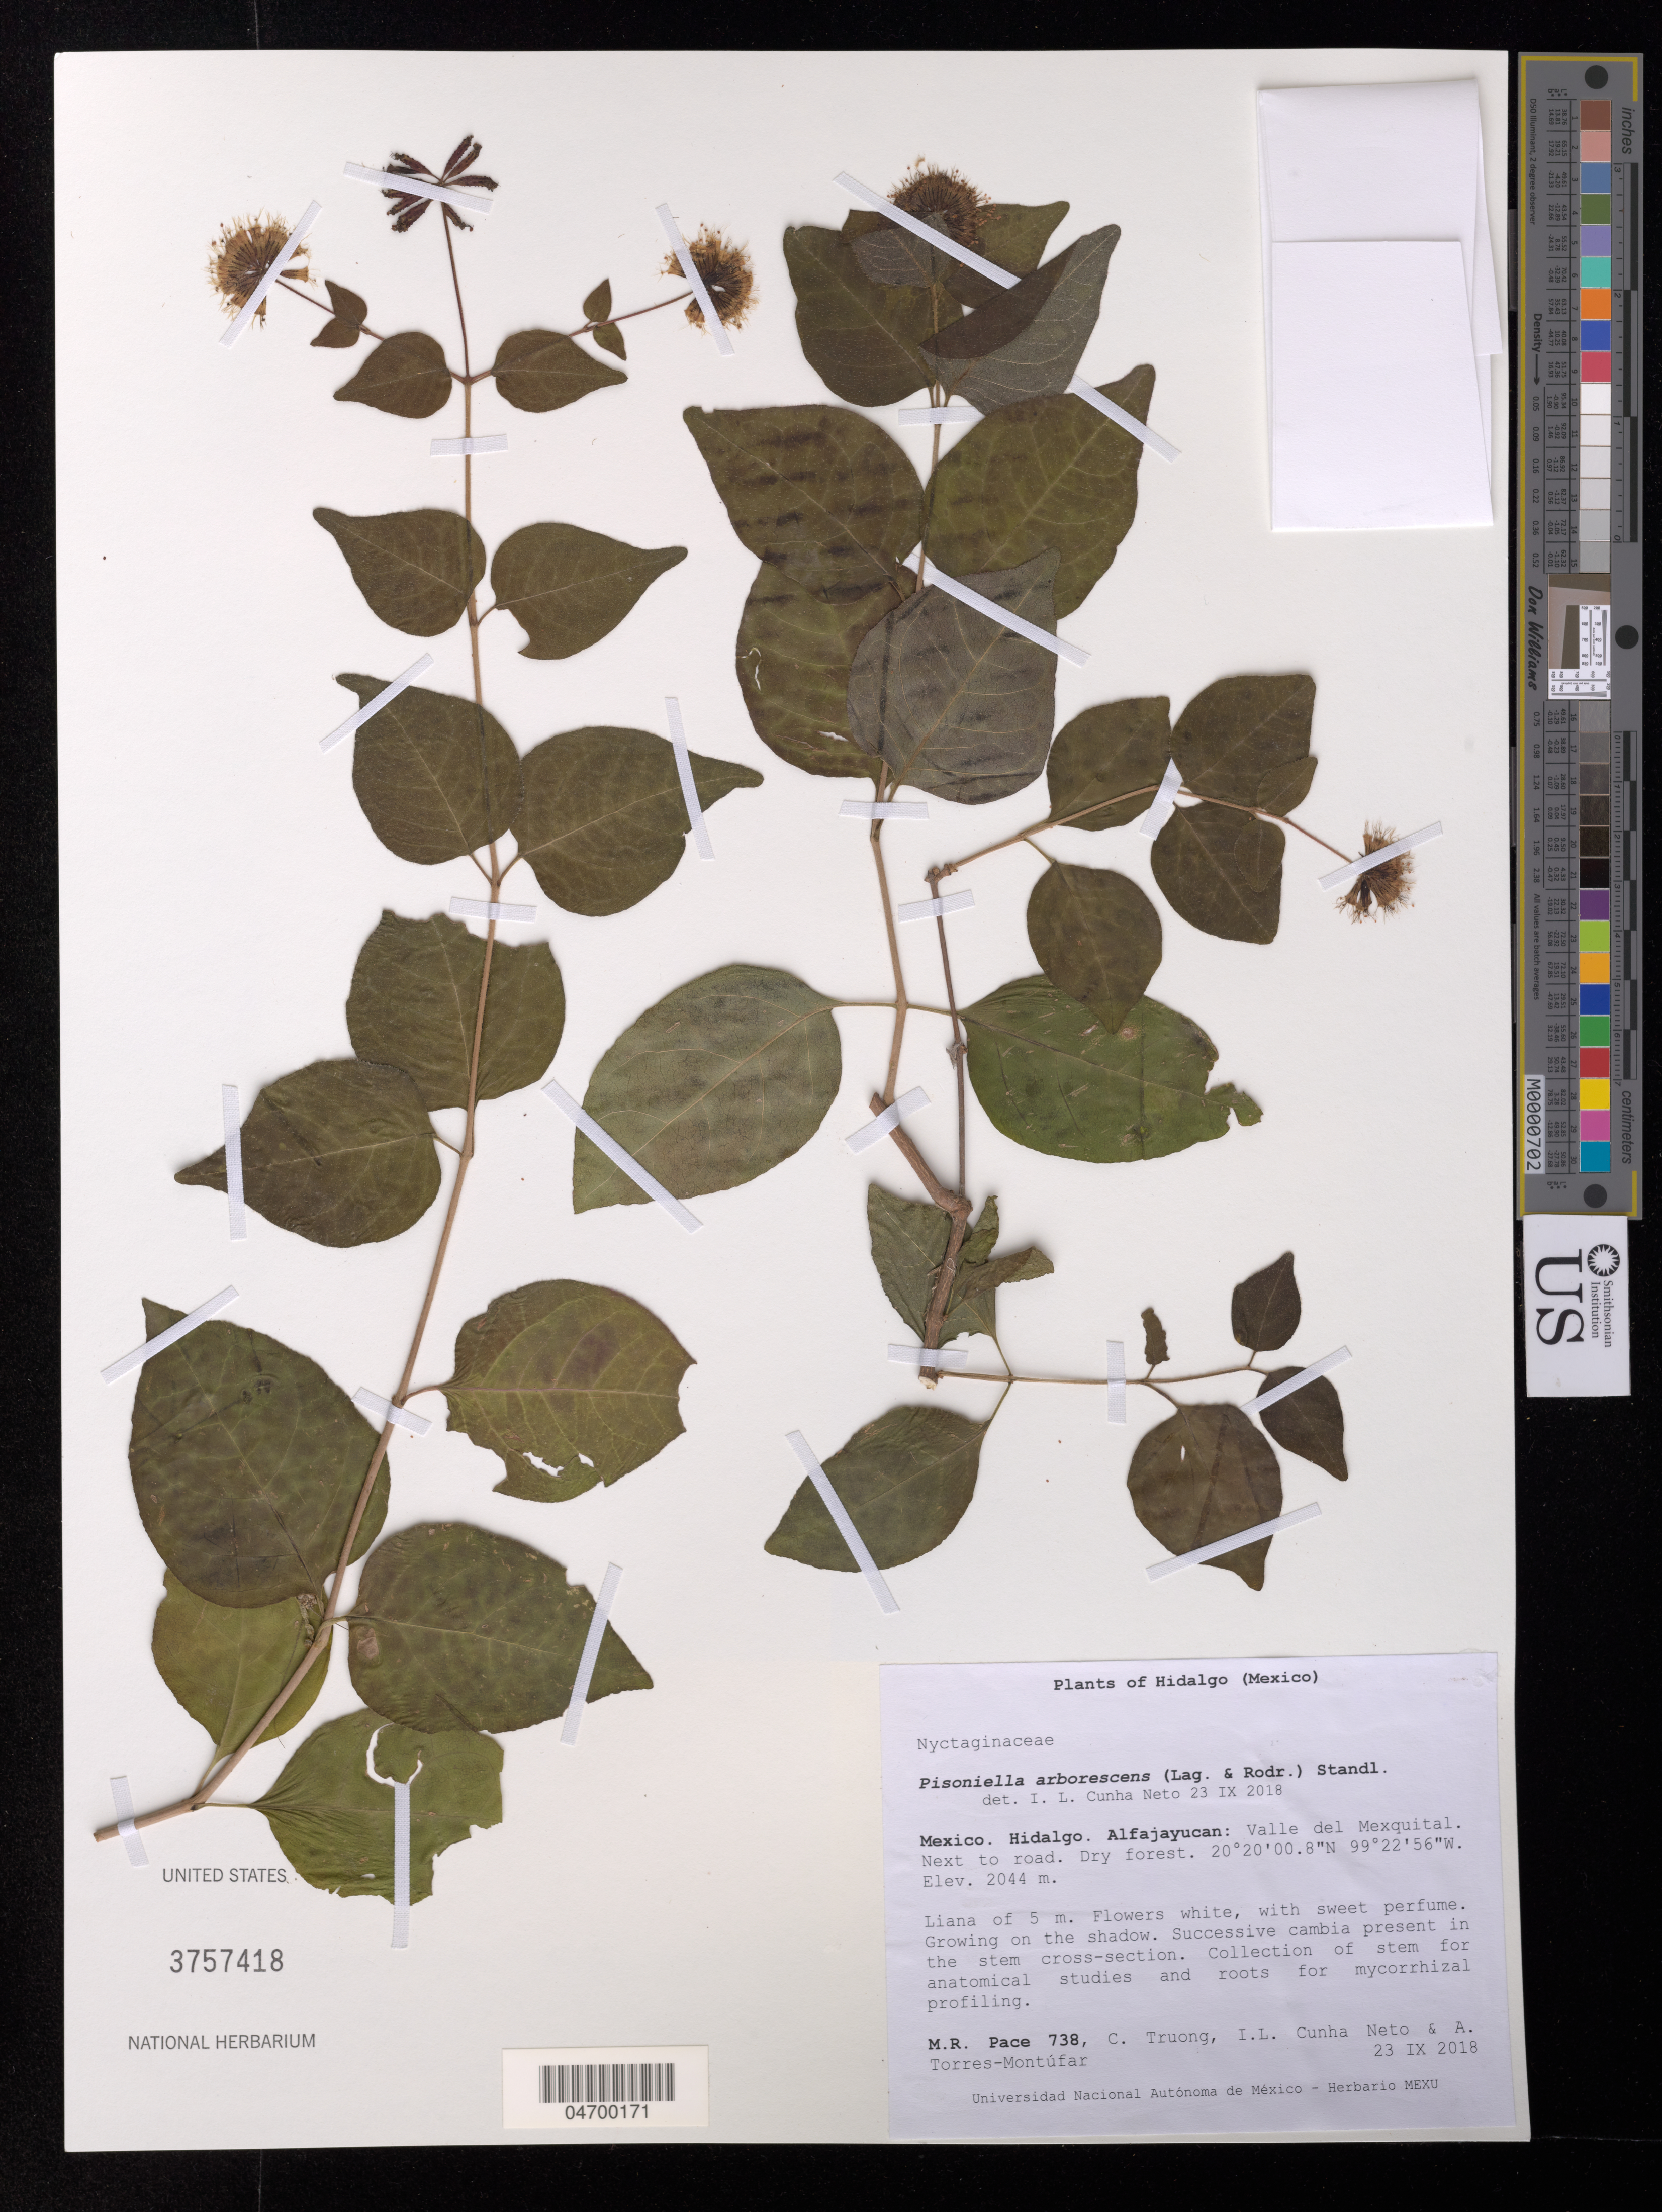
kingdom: Plantae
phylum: Tracheophyta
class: Magnoliopsida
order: Caryophyllales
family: Nyctaginaceae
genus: Pisoniella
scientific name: Pisoniella arborescens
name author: (Lag. & Rodr.) Standl.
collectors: M. R. Pace, C. Truong, I. L. Cunha Neto & A. Torres-Montúfar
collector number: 738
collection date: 2018-09-23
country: Mexico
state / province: Hidalgo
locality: Alfajayucan: Valle del Mexquital. Next to road.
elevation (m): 2044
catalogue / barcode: US 3757418